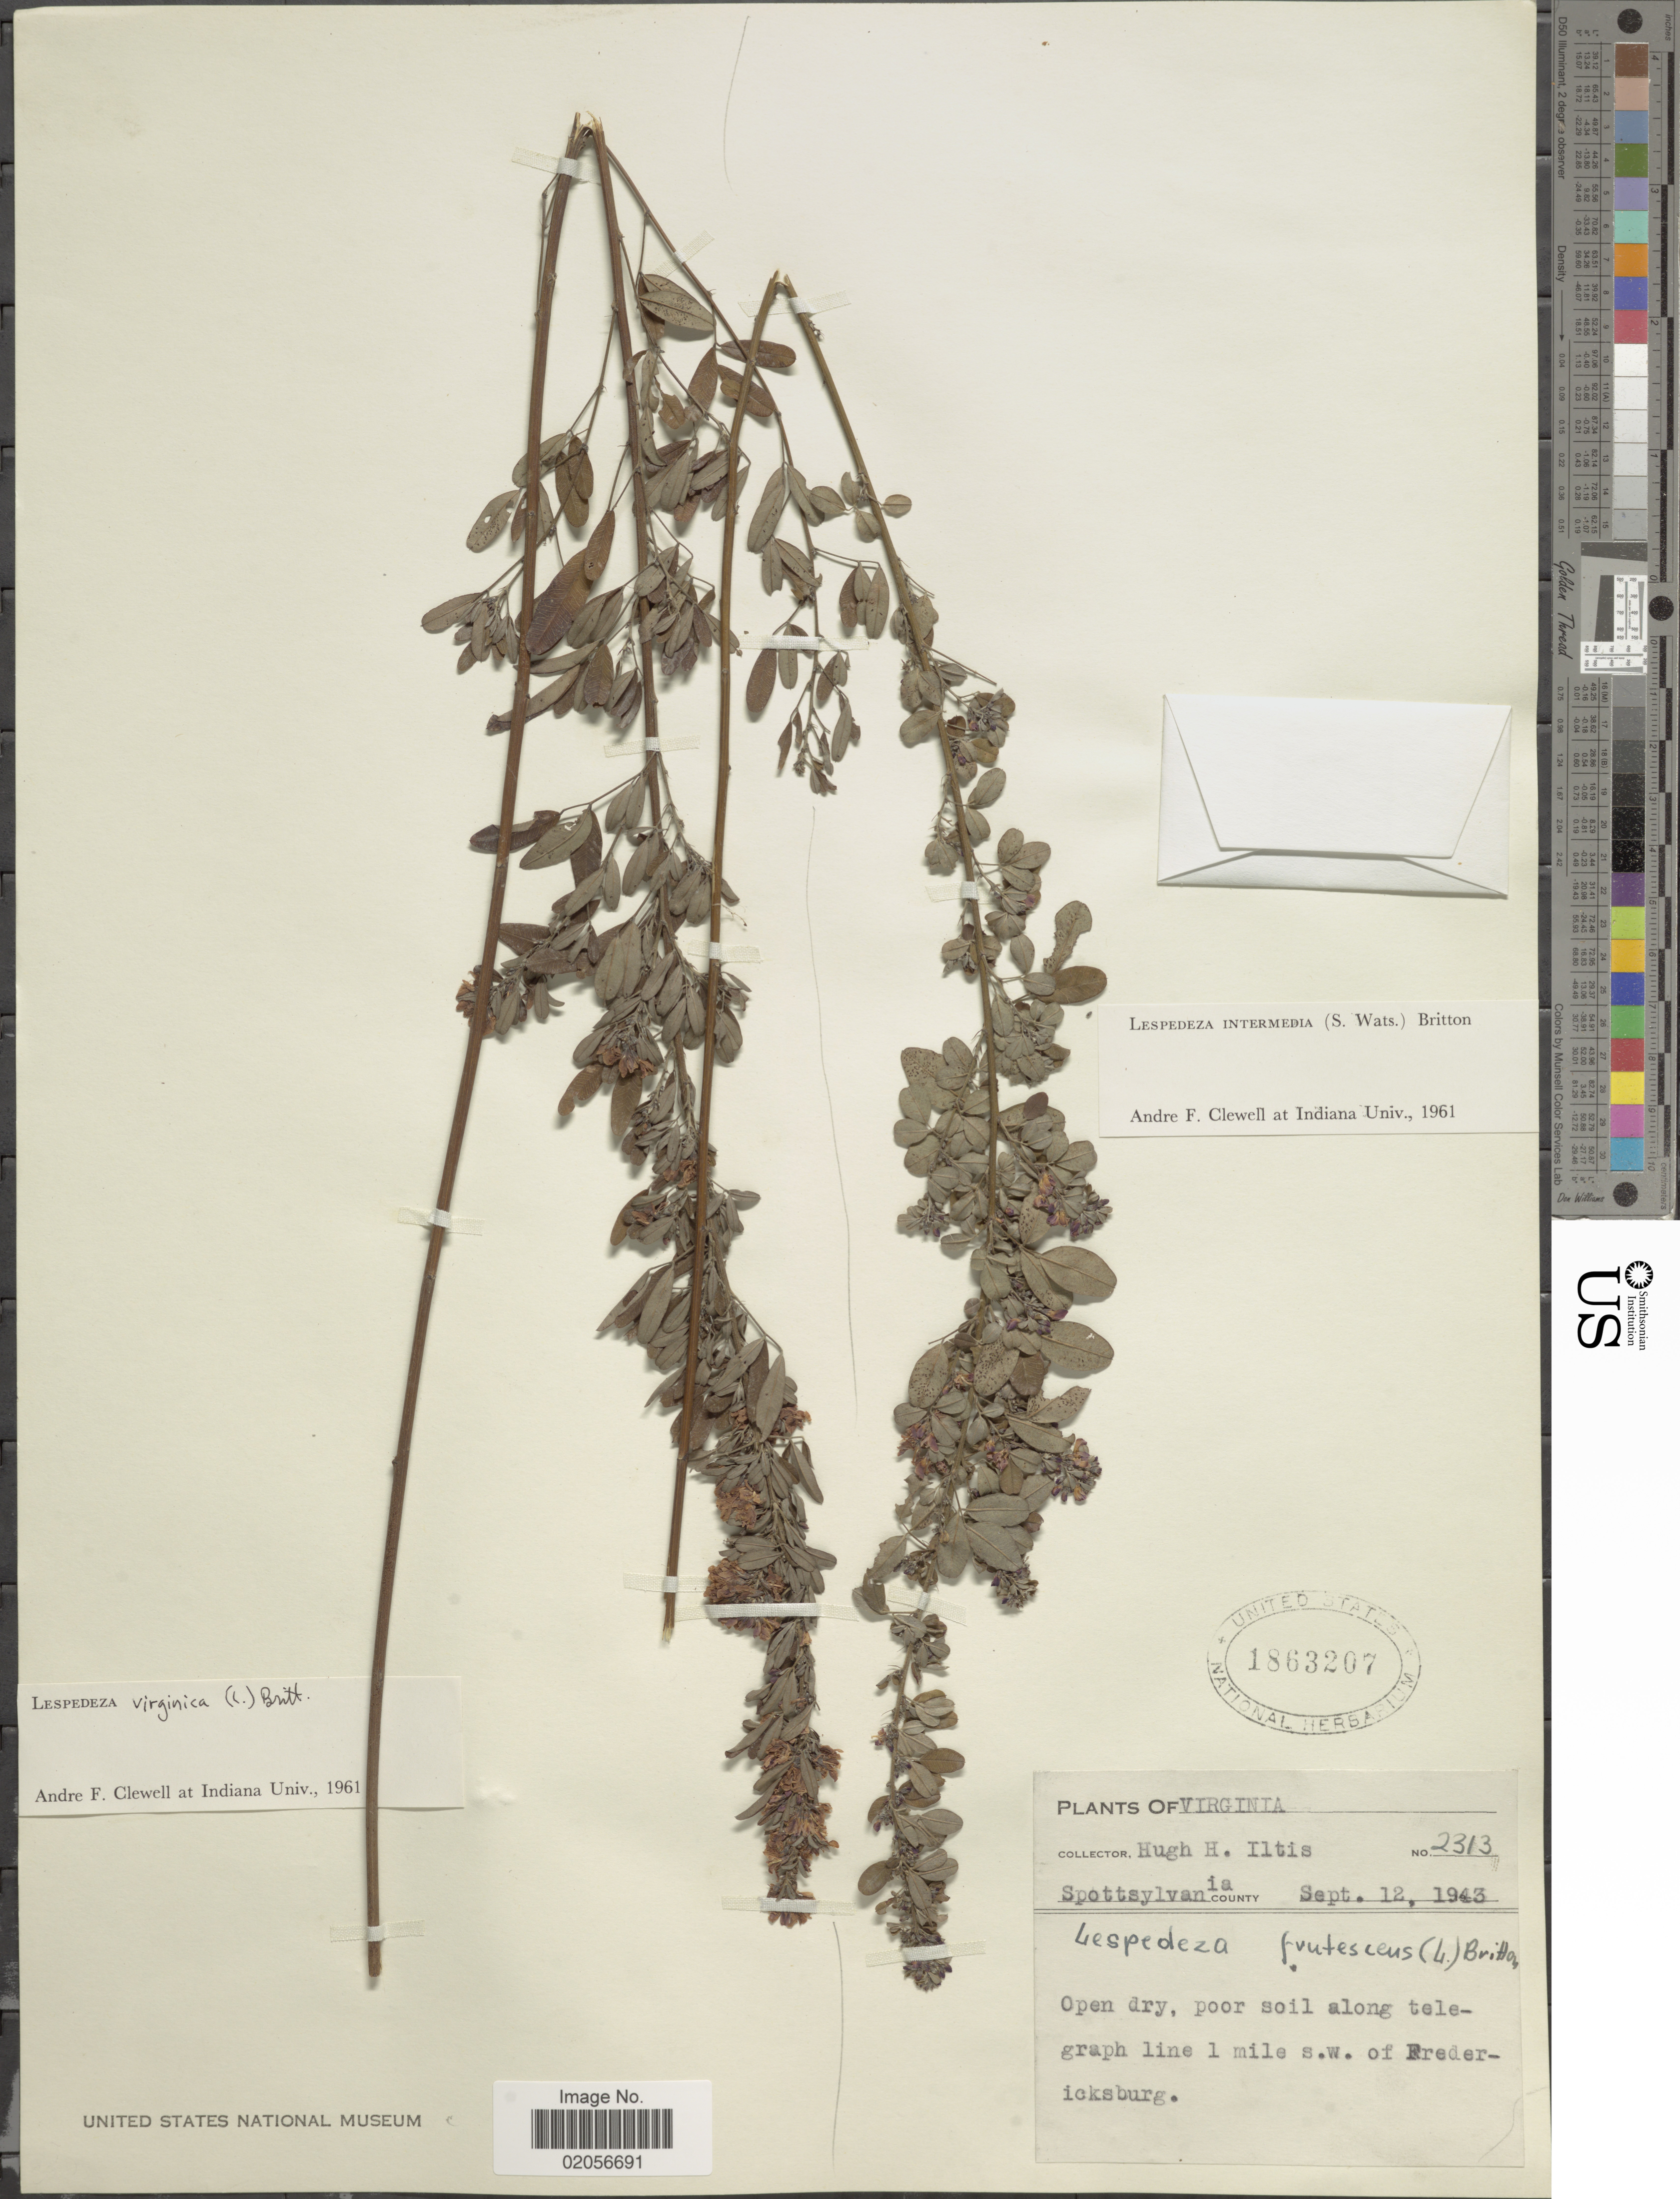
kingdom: Plantae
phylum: Tracheophyta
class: Magnoliopsida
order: Fabales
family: Fabaceae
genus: Lespedeza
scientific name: Lespedeza intermedia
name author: (S. Watson) Britton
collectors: H. H. Iltis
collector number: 2313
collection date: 1943-09-12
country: United States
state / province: Virginia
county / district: Spotsylvania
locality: Spottsylvania County, Open dry, poor soil along telegraph line 1 mile s.w. of Fredericksburg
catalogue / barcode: US 1863207